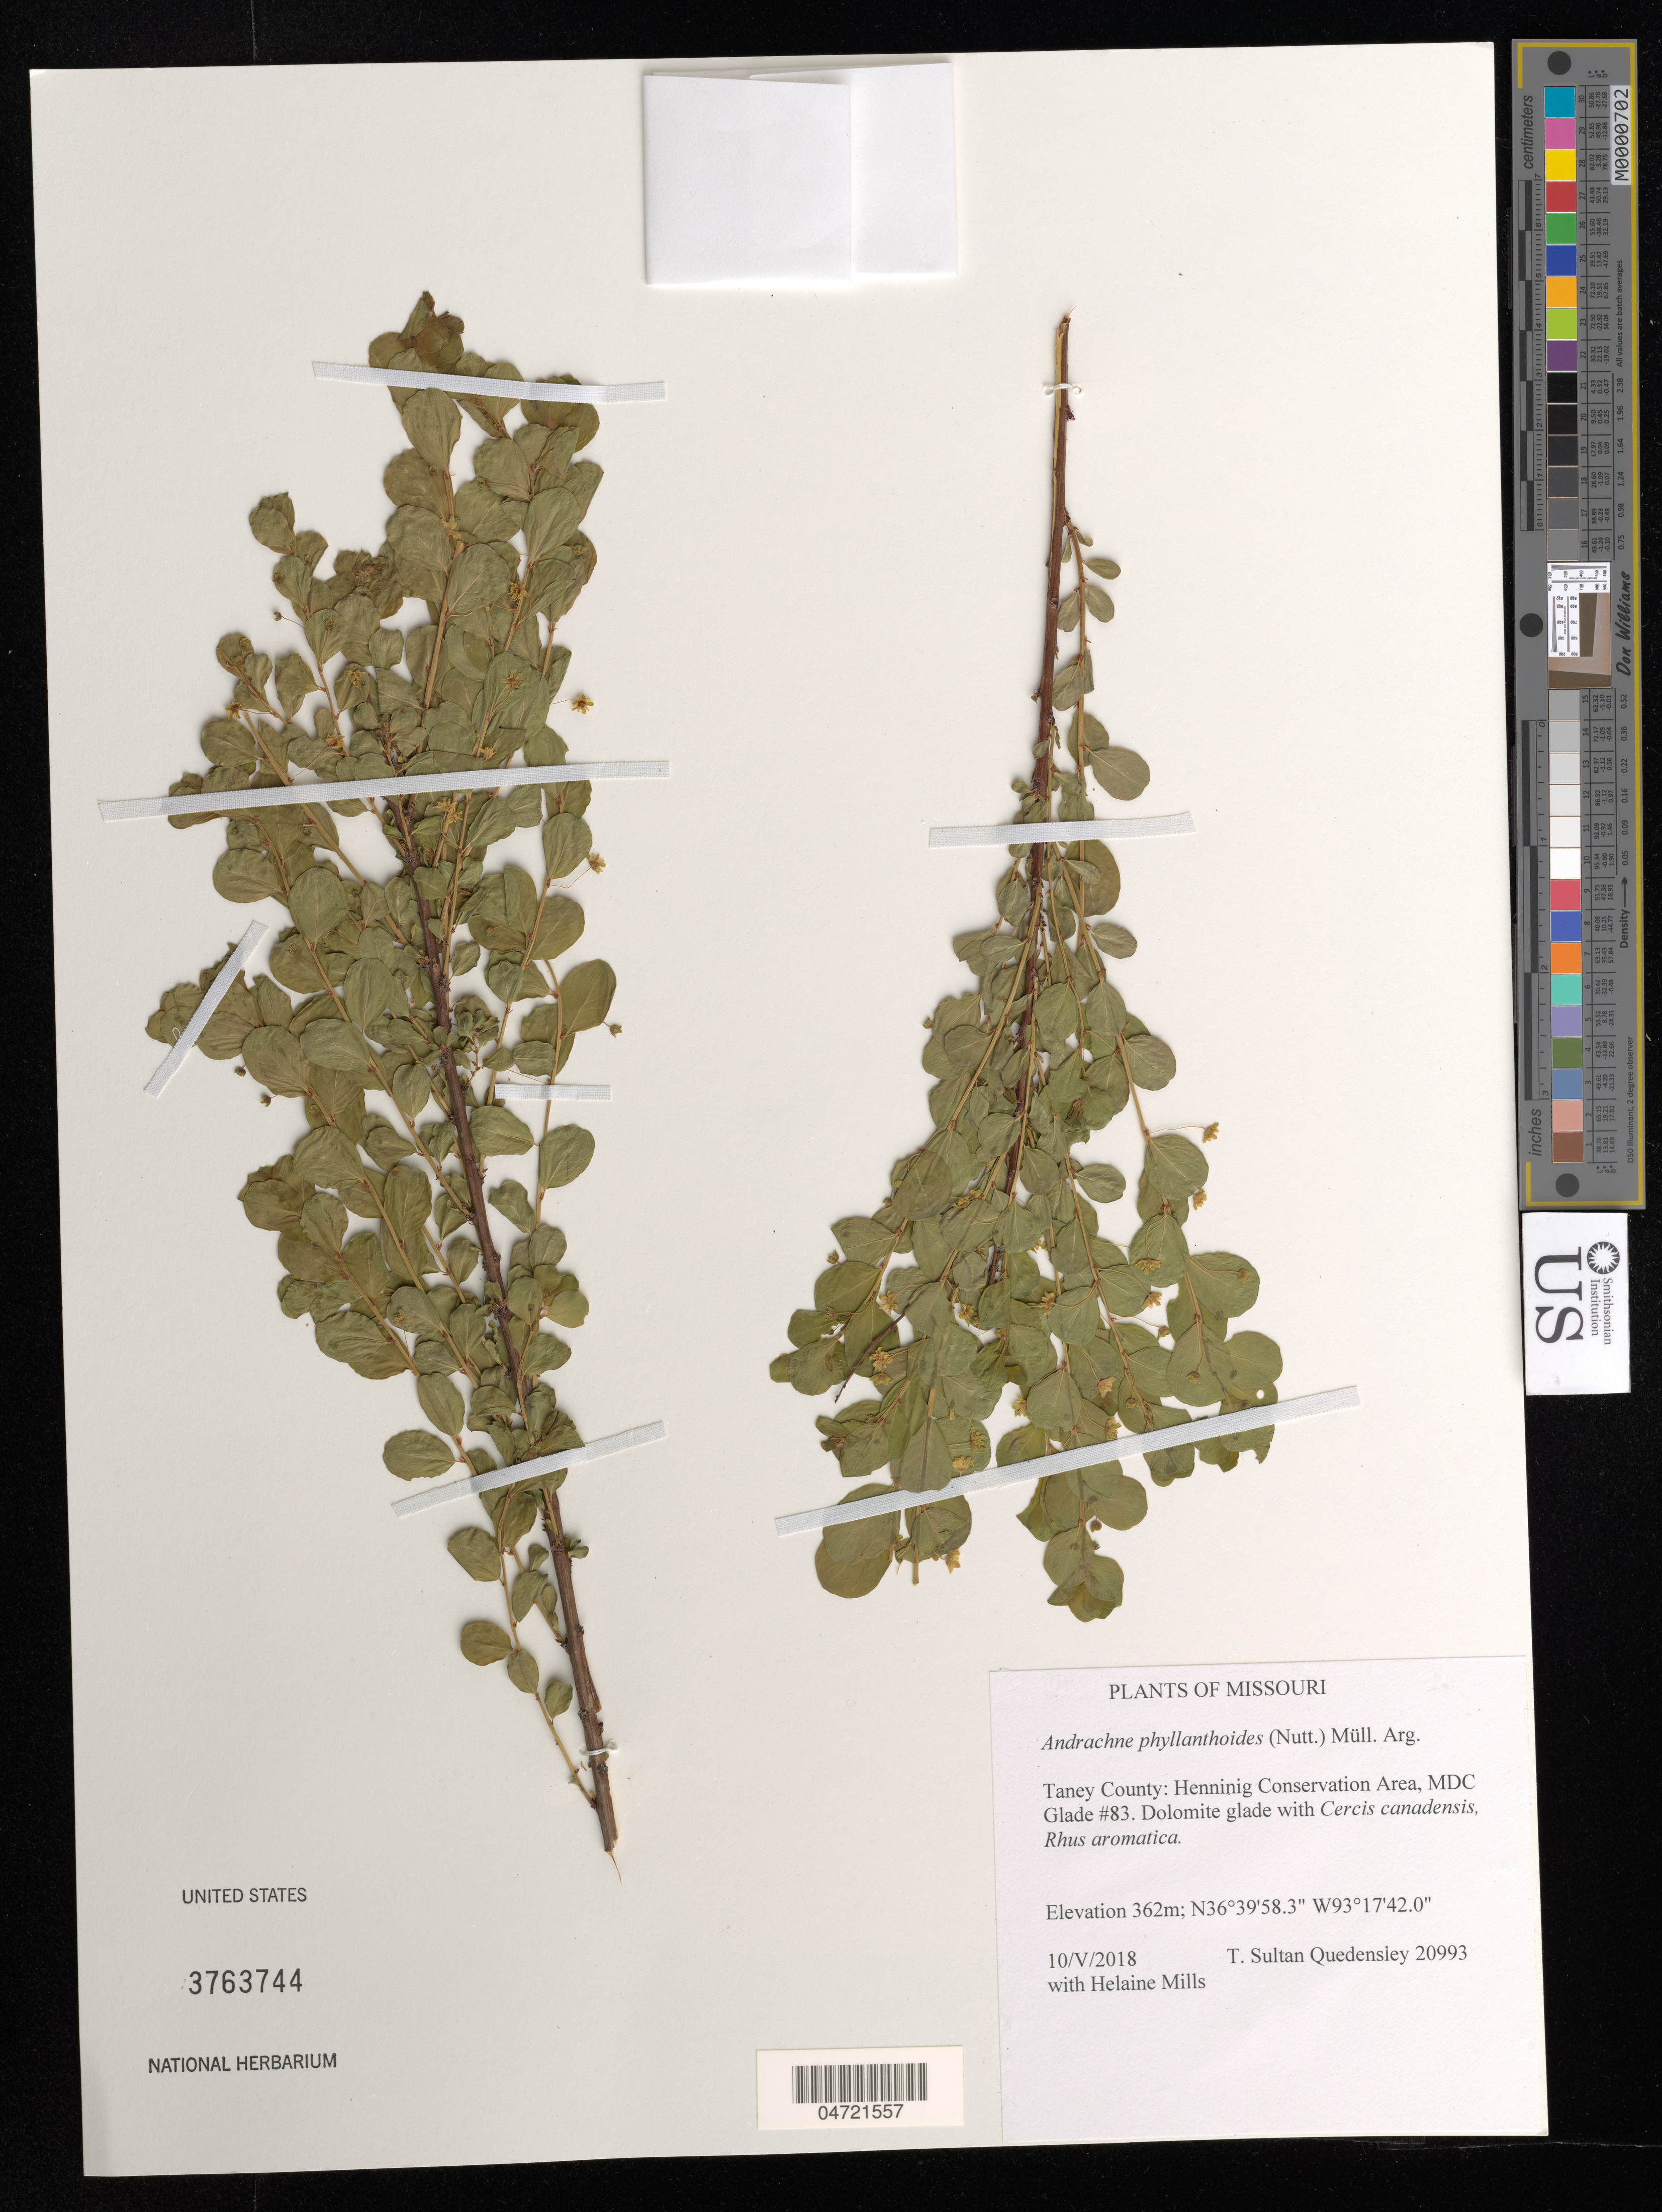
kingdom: Plantae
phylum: Tracheophyta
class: Magnoliopsida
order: Malpighiales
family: Phyllanthaceae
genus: Andrachne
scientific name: Andrachne phyllanthoides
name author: (Nutt.) Müll. Arg.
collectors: T. S. Quedensley & H. Mills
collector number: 20993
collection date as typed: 10 May 2018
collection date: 2018-05-10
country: United States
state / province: Missouri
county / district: Taney County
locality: Henninig Conservation Area, MDC Glade #83.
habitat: Dolomite glade.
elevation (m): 362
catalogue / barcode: US 3763744